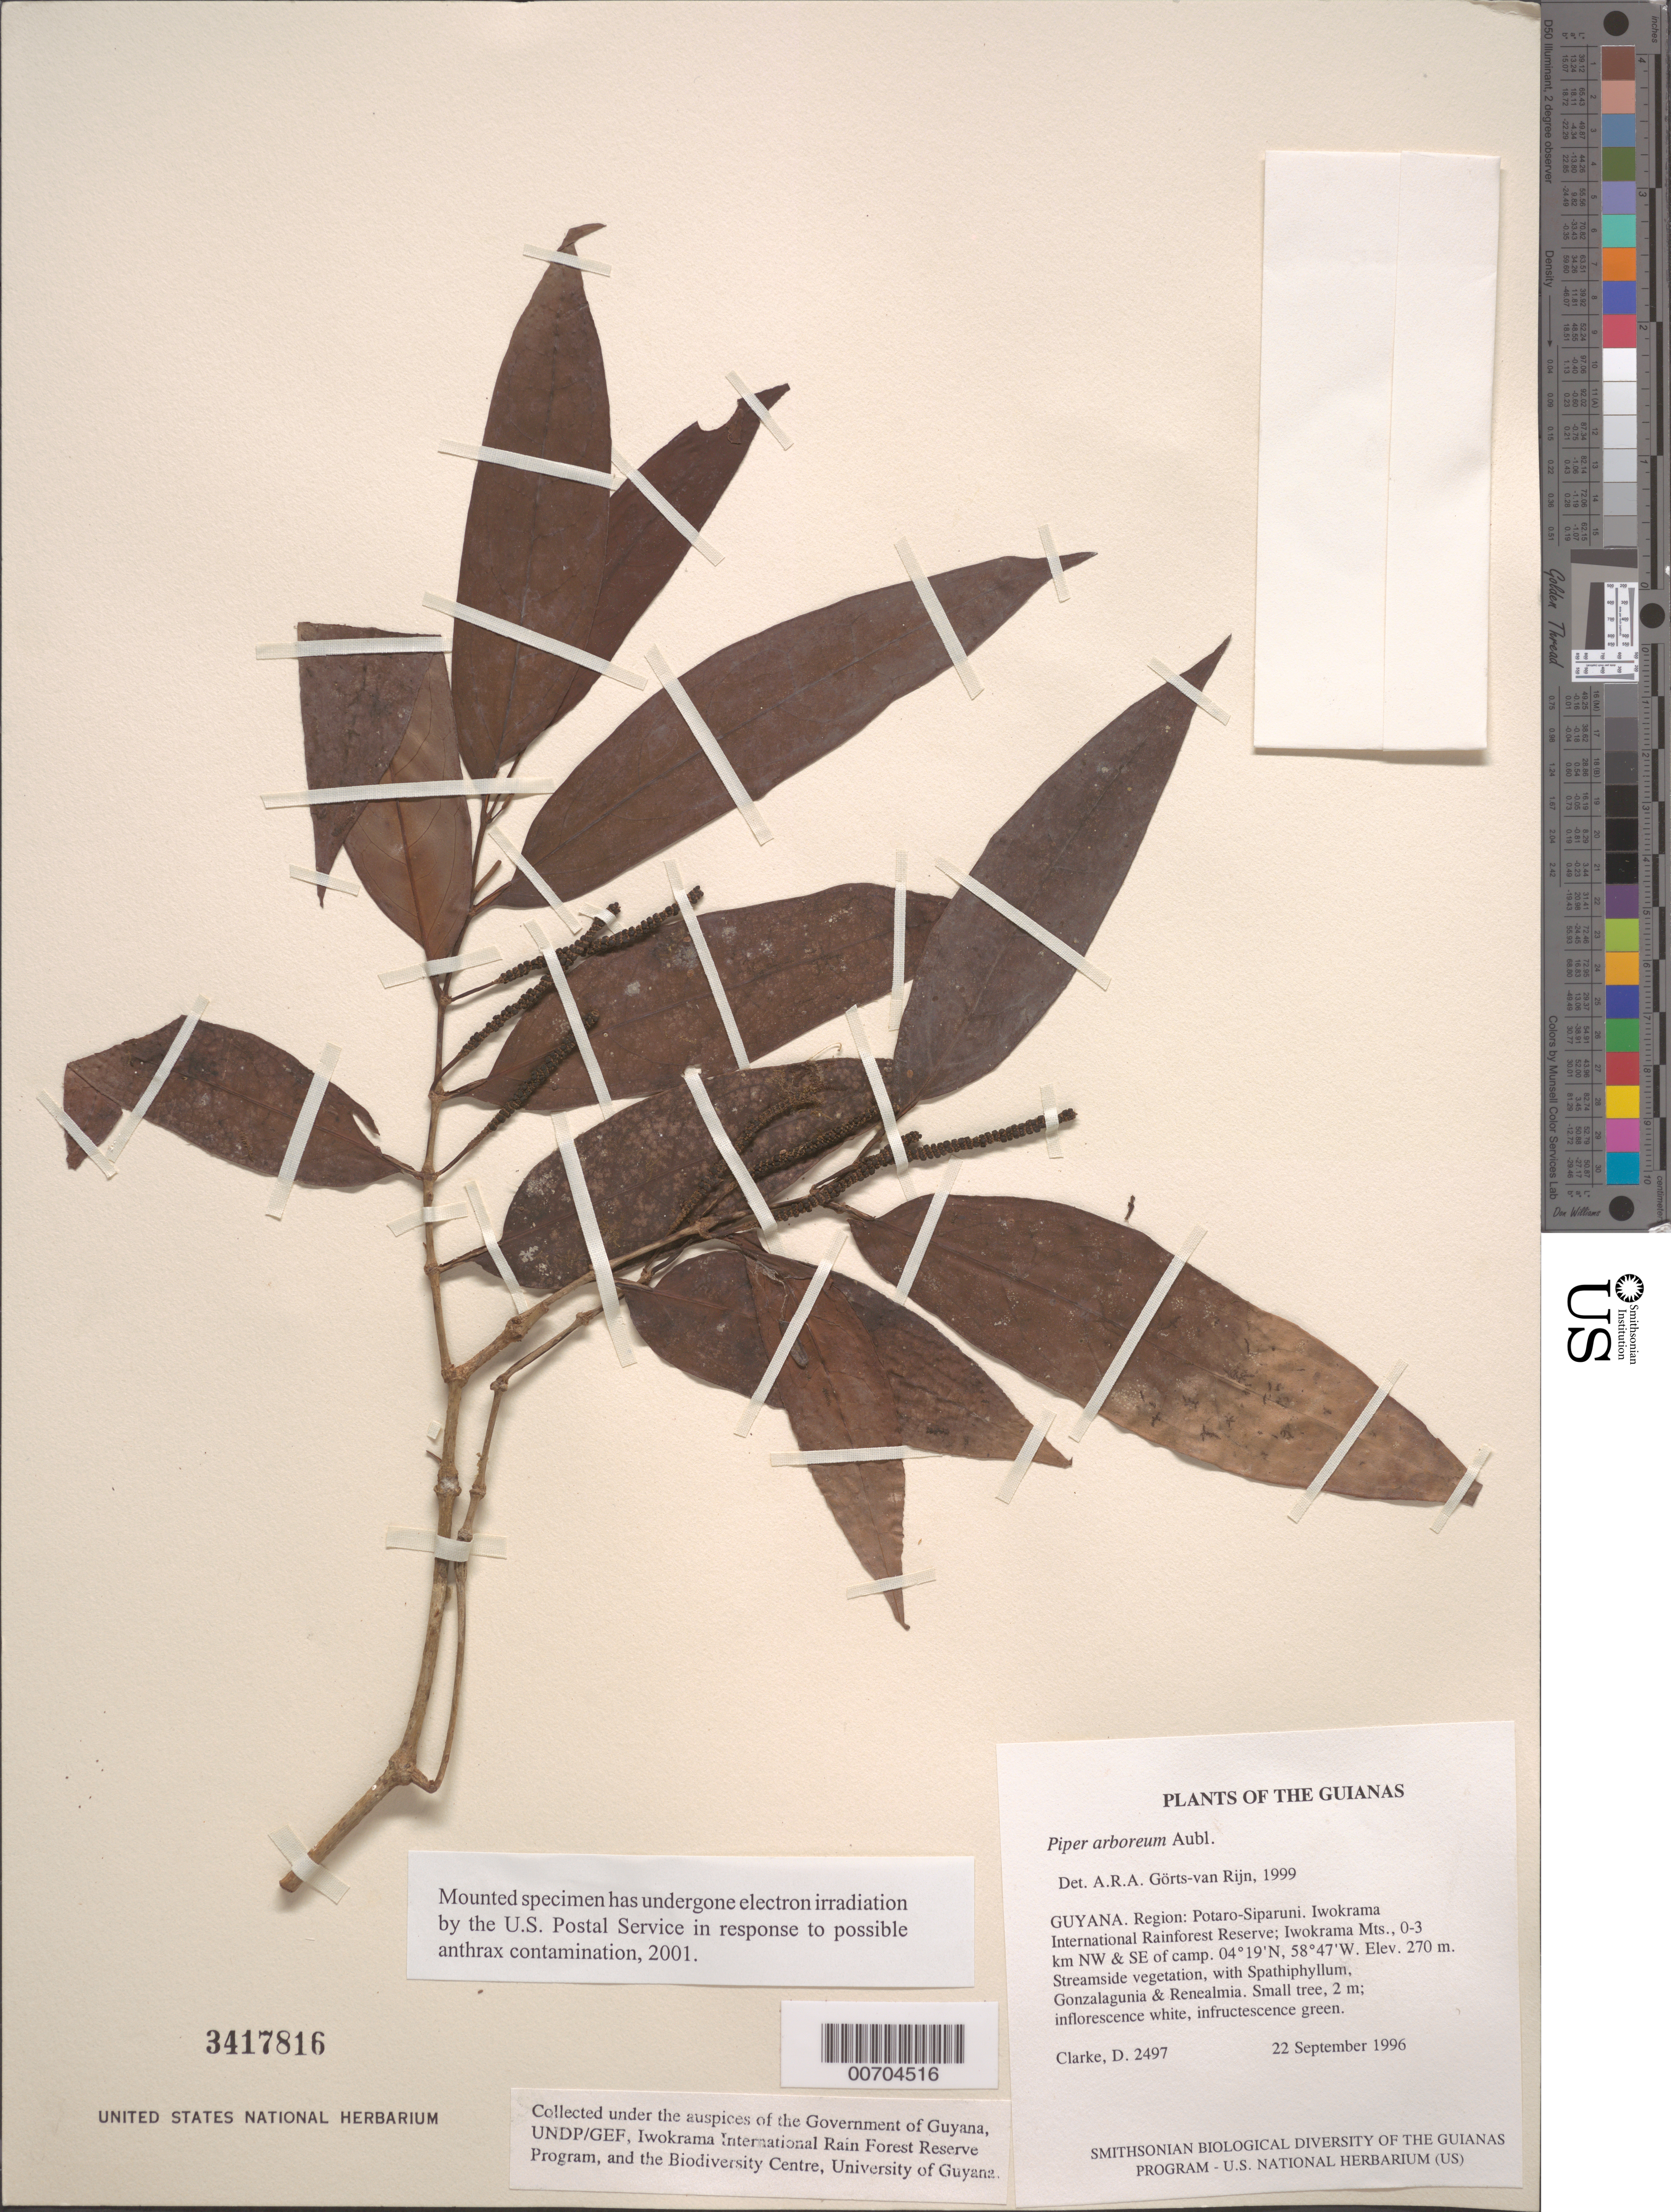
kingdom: Plantae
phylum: Tracheophyta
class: Magnoliopsida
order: Piperales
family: Piperaceae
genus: Piper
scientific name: Piper arboreum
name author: Aubl.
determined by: Görts-van Rijn, A. R. A.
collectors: H. D. Clarke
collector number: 2497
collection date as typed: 22 September 1996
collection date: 1996-09-22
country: Guyana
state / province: Potaro-Siparuni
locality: Iwokrama International Rainforest Reserve; Iwokrama Mts., 0-3 km NW & SE of camp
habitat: Streamside vegetation, with Spathiphyllum, Gonzalagunia & Renealmia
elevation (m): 270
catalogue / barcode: US 3417816